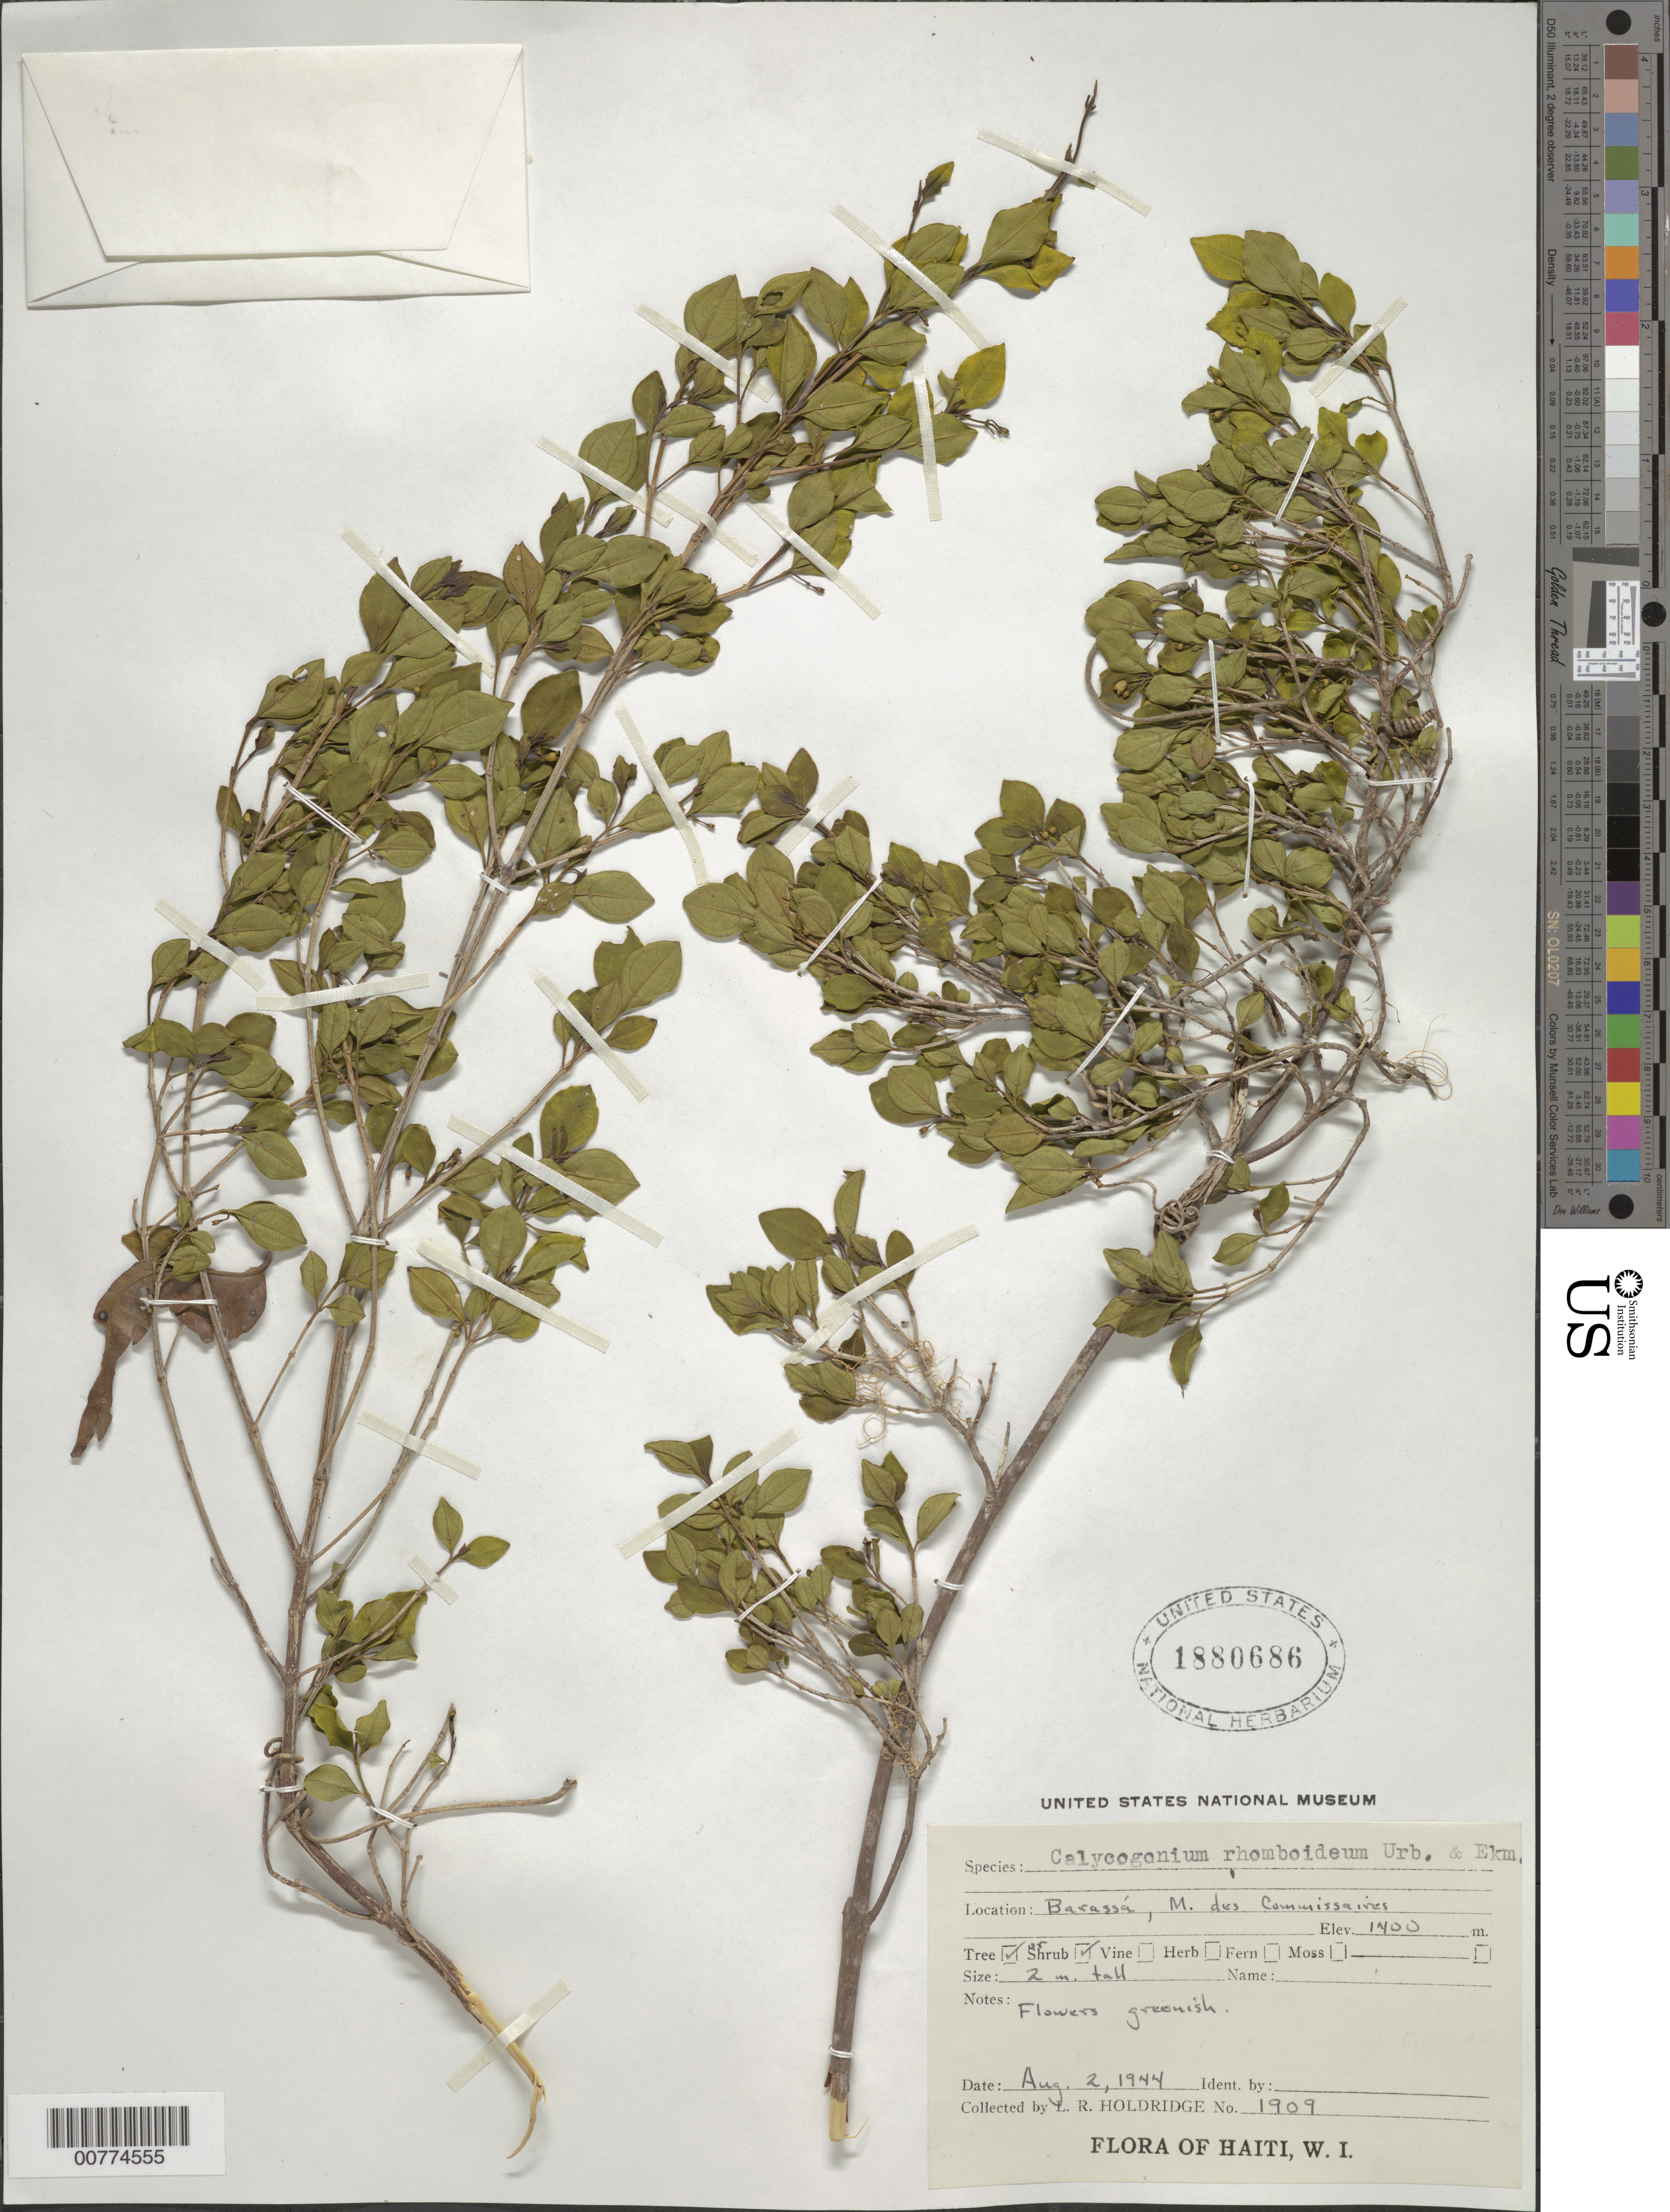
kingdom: Plantae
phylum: Tracheophyta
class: Magnoliopsida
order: Myrtales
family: Melastomataceae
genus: Calycogonium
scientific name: Calycogonium rhomboideum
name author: Urb. & Ekman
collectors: L. Holdridge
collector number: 1909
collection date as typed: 02 Aug 1944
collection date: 1944-08-02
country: Haiti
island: Hispaniola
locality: Barassá, M. des Commissaires.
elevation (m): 1400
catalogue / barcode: US 1880686